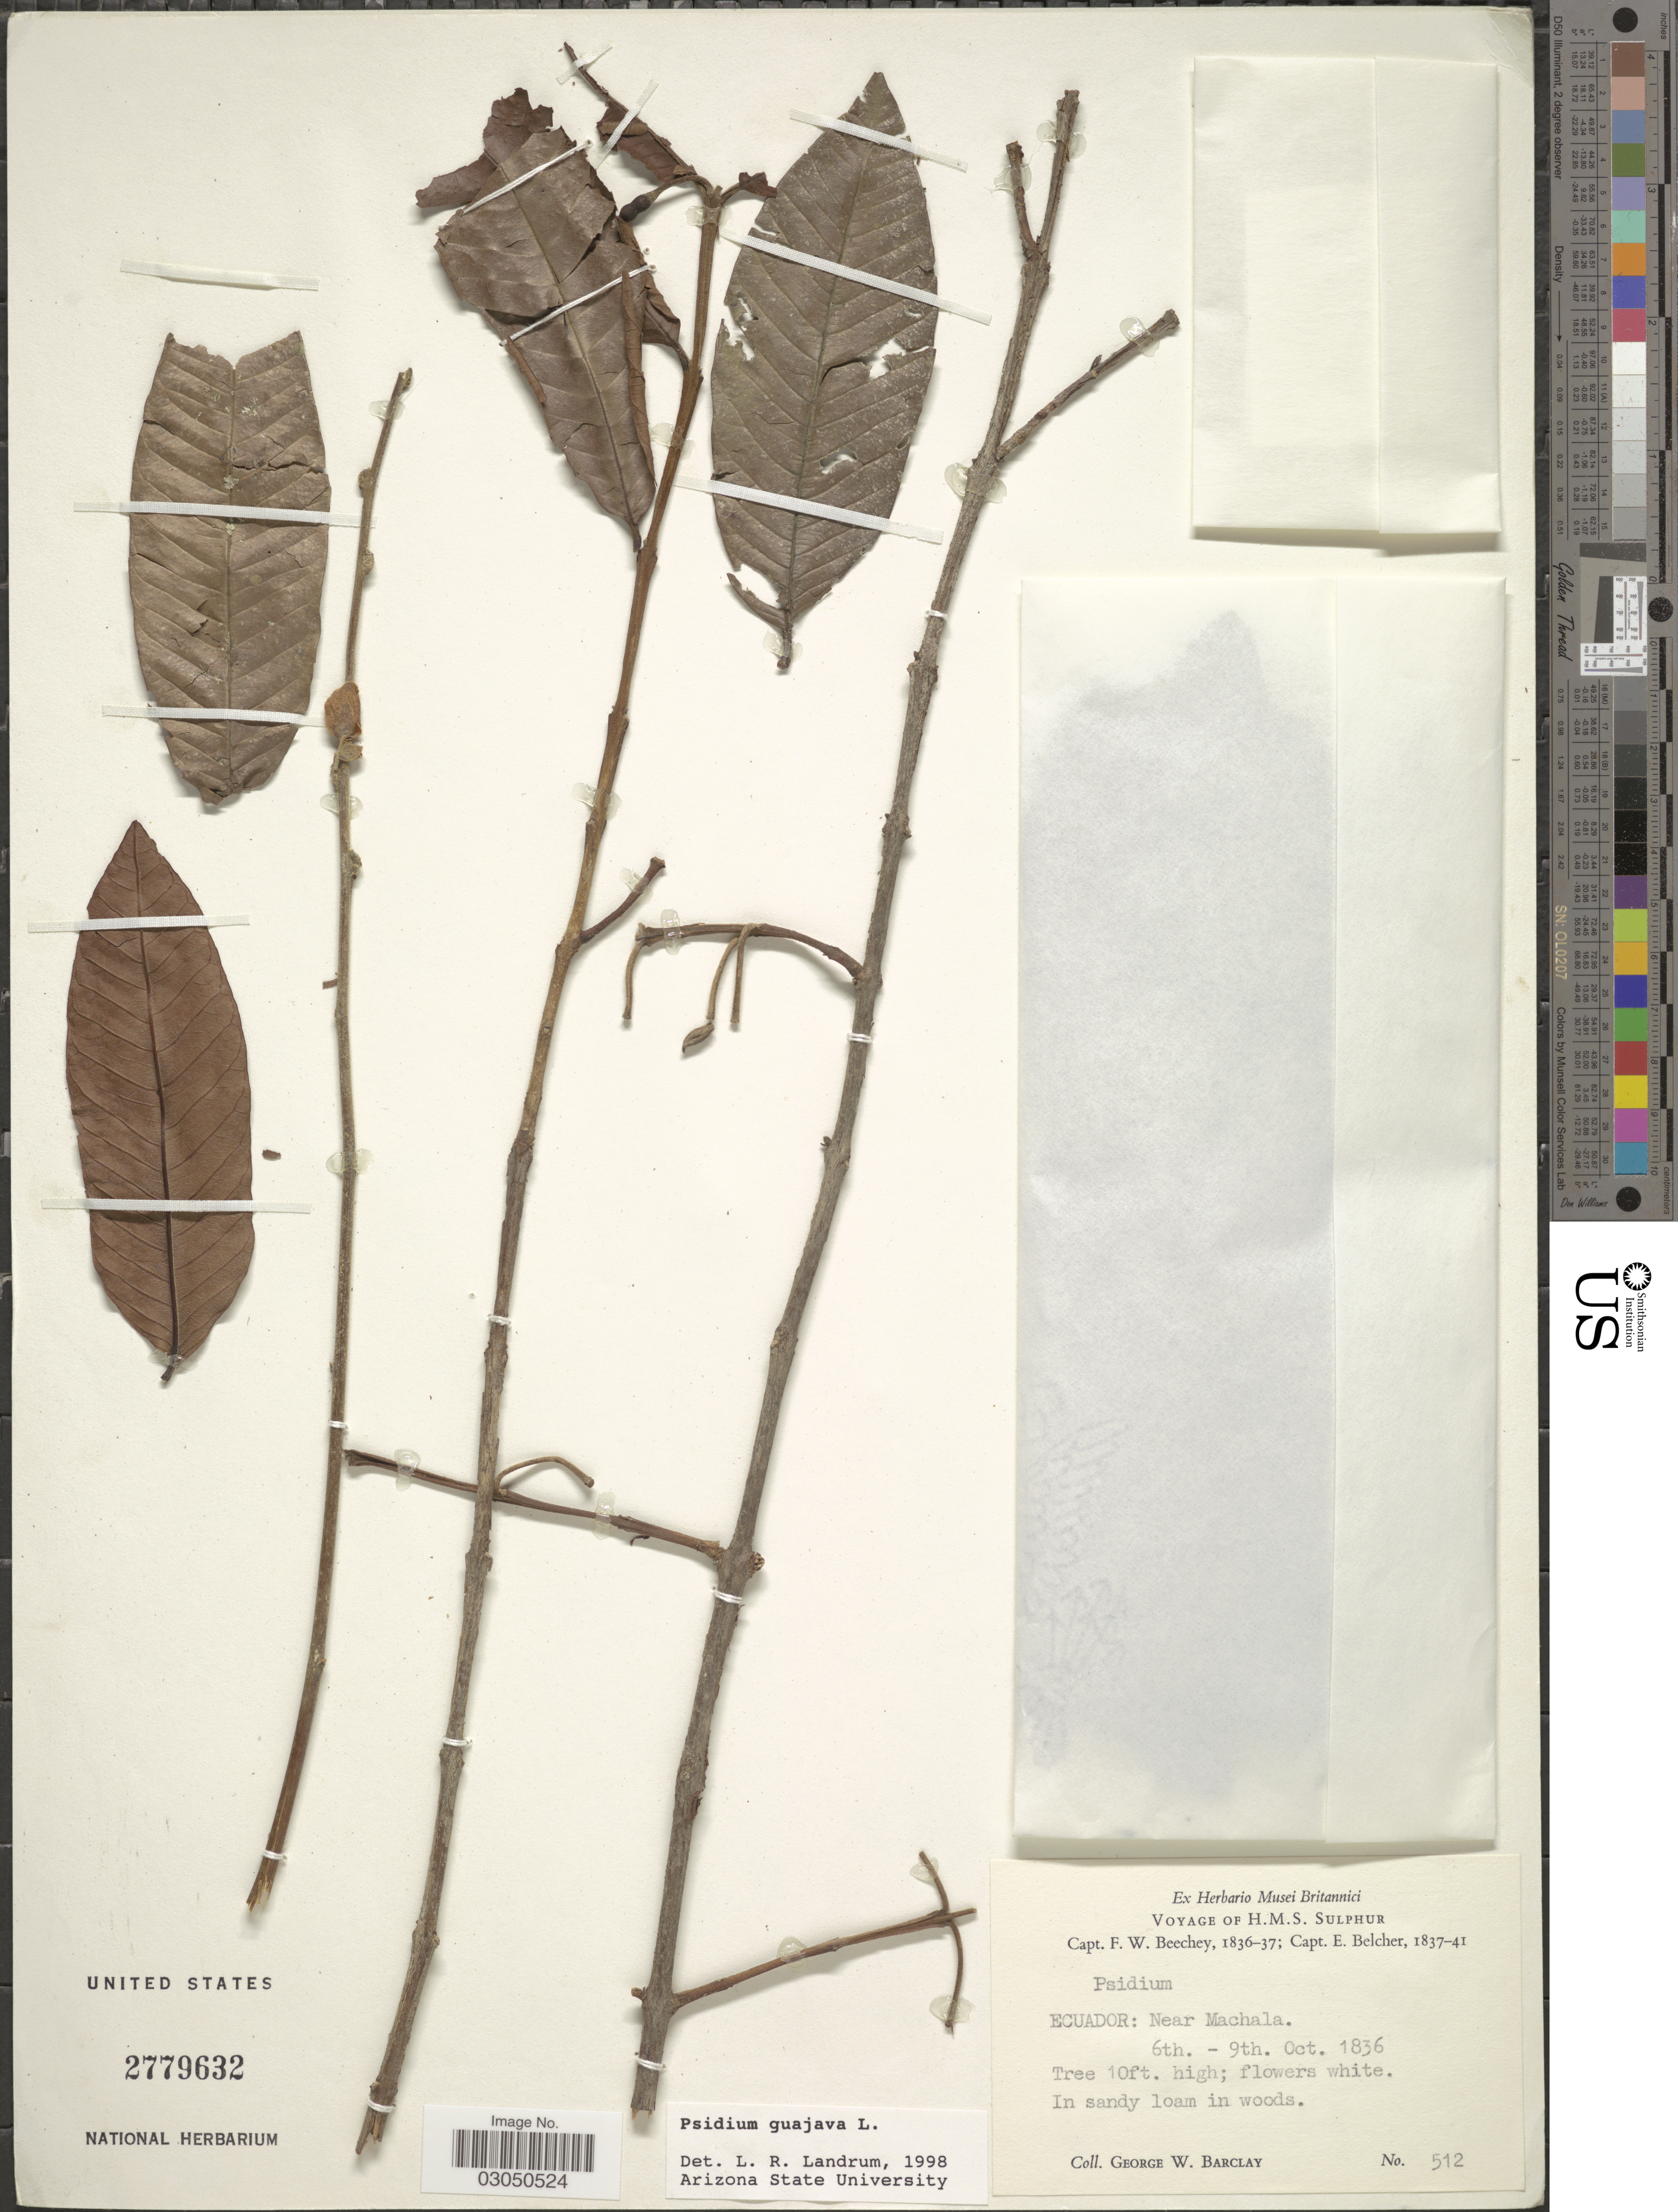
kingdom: Plantae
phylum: Tracheophyta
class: Magnoliopsida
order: Myrtales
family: Myrtaceae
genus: Psidium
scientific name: Psidium guajava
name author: L.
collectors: G. W. Barclay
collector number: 512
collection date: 1836-10-06/1836-10-09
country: Ecuador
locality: Near Machala.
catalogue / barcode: US 2779632